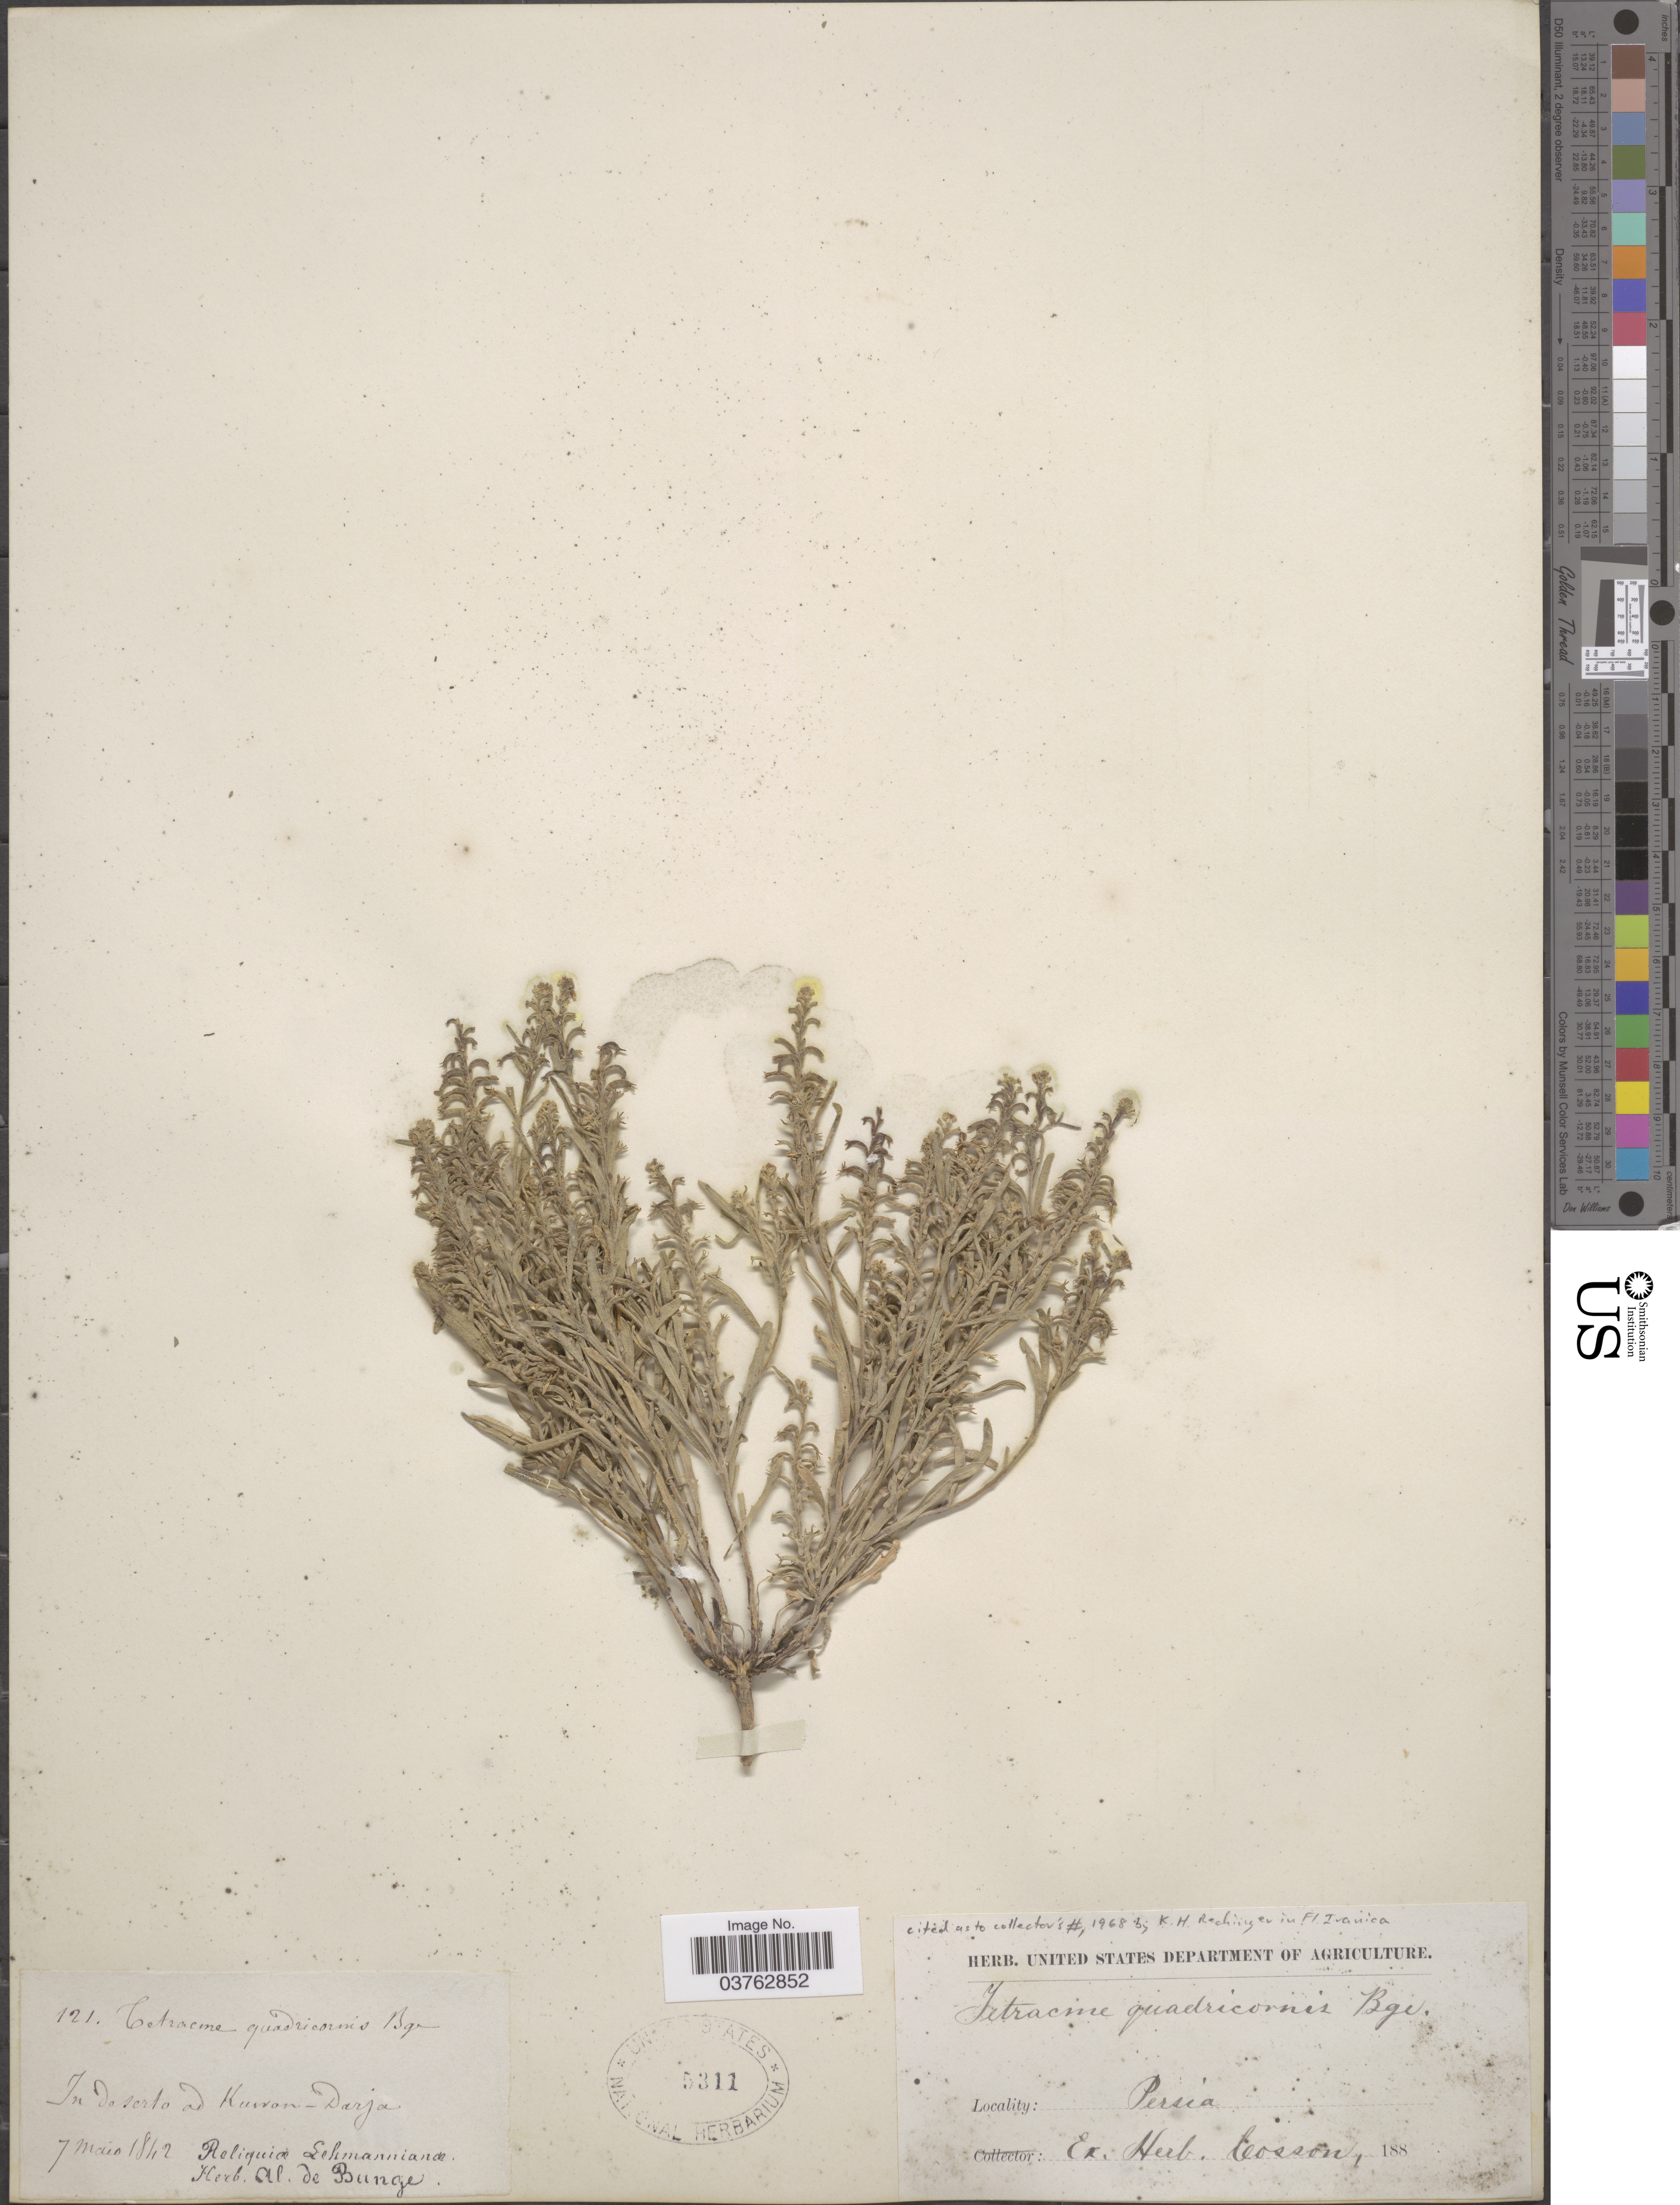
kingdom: Plantae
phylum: Tracheophyta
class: Magnoliopsida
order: Brassicales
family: Brassicaceae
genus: Tetracme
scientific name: Tetracme quadricornis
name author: (Steph. ex Willd.) Bunge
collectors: ex herb. Bunge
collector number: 121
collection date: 1842-05-07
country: Iran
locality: In deserto ad Kurron [interpreted] - Darja. Persia.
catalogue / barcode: US 5311